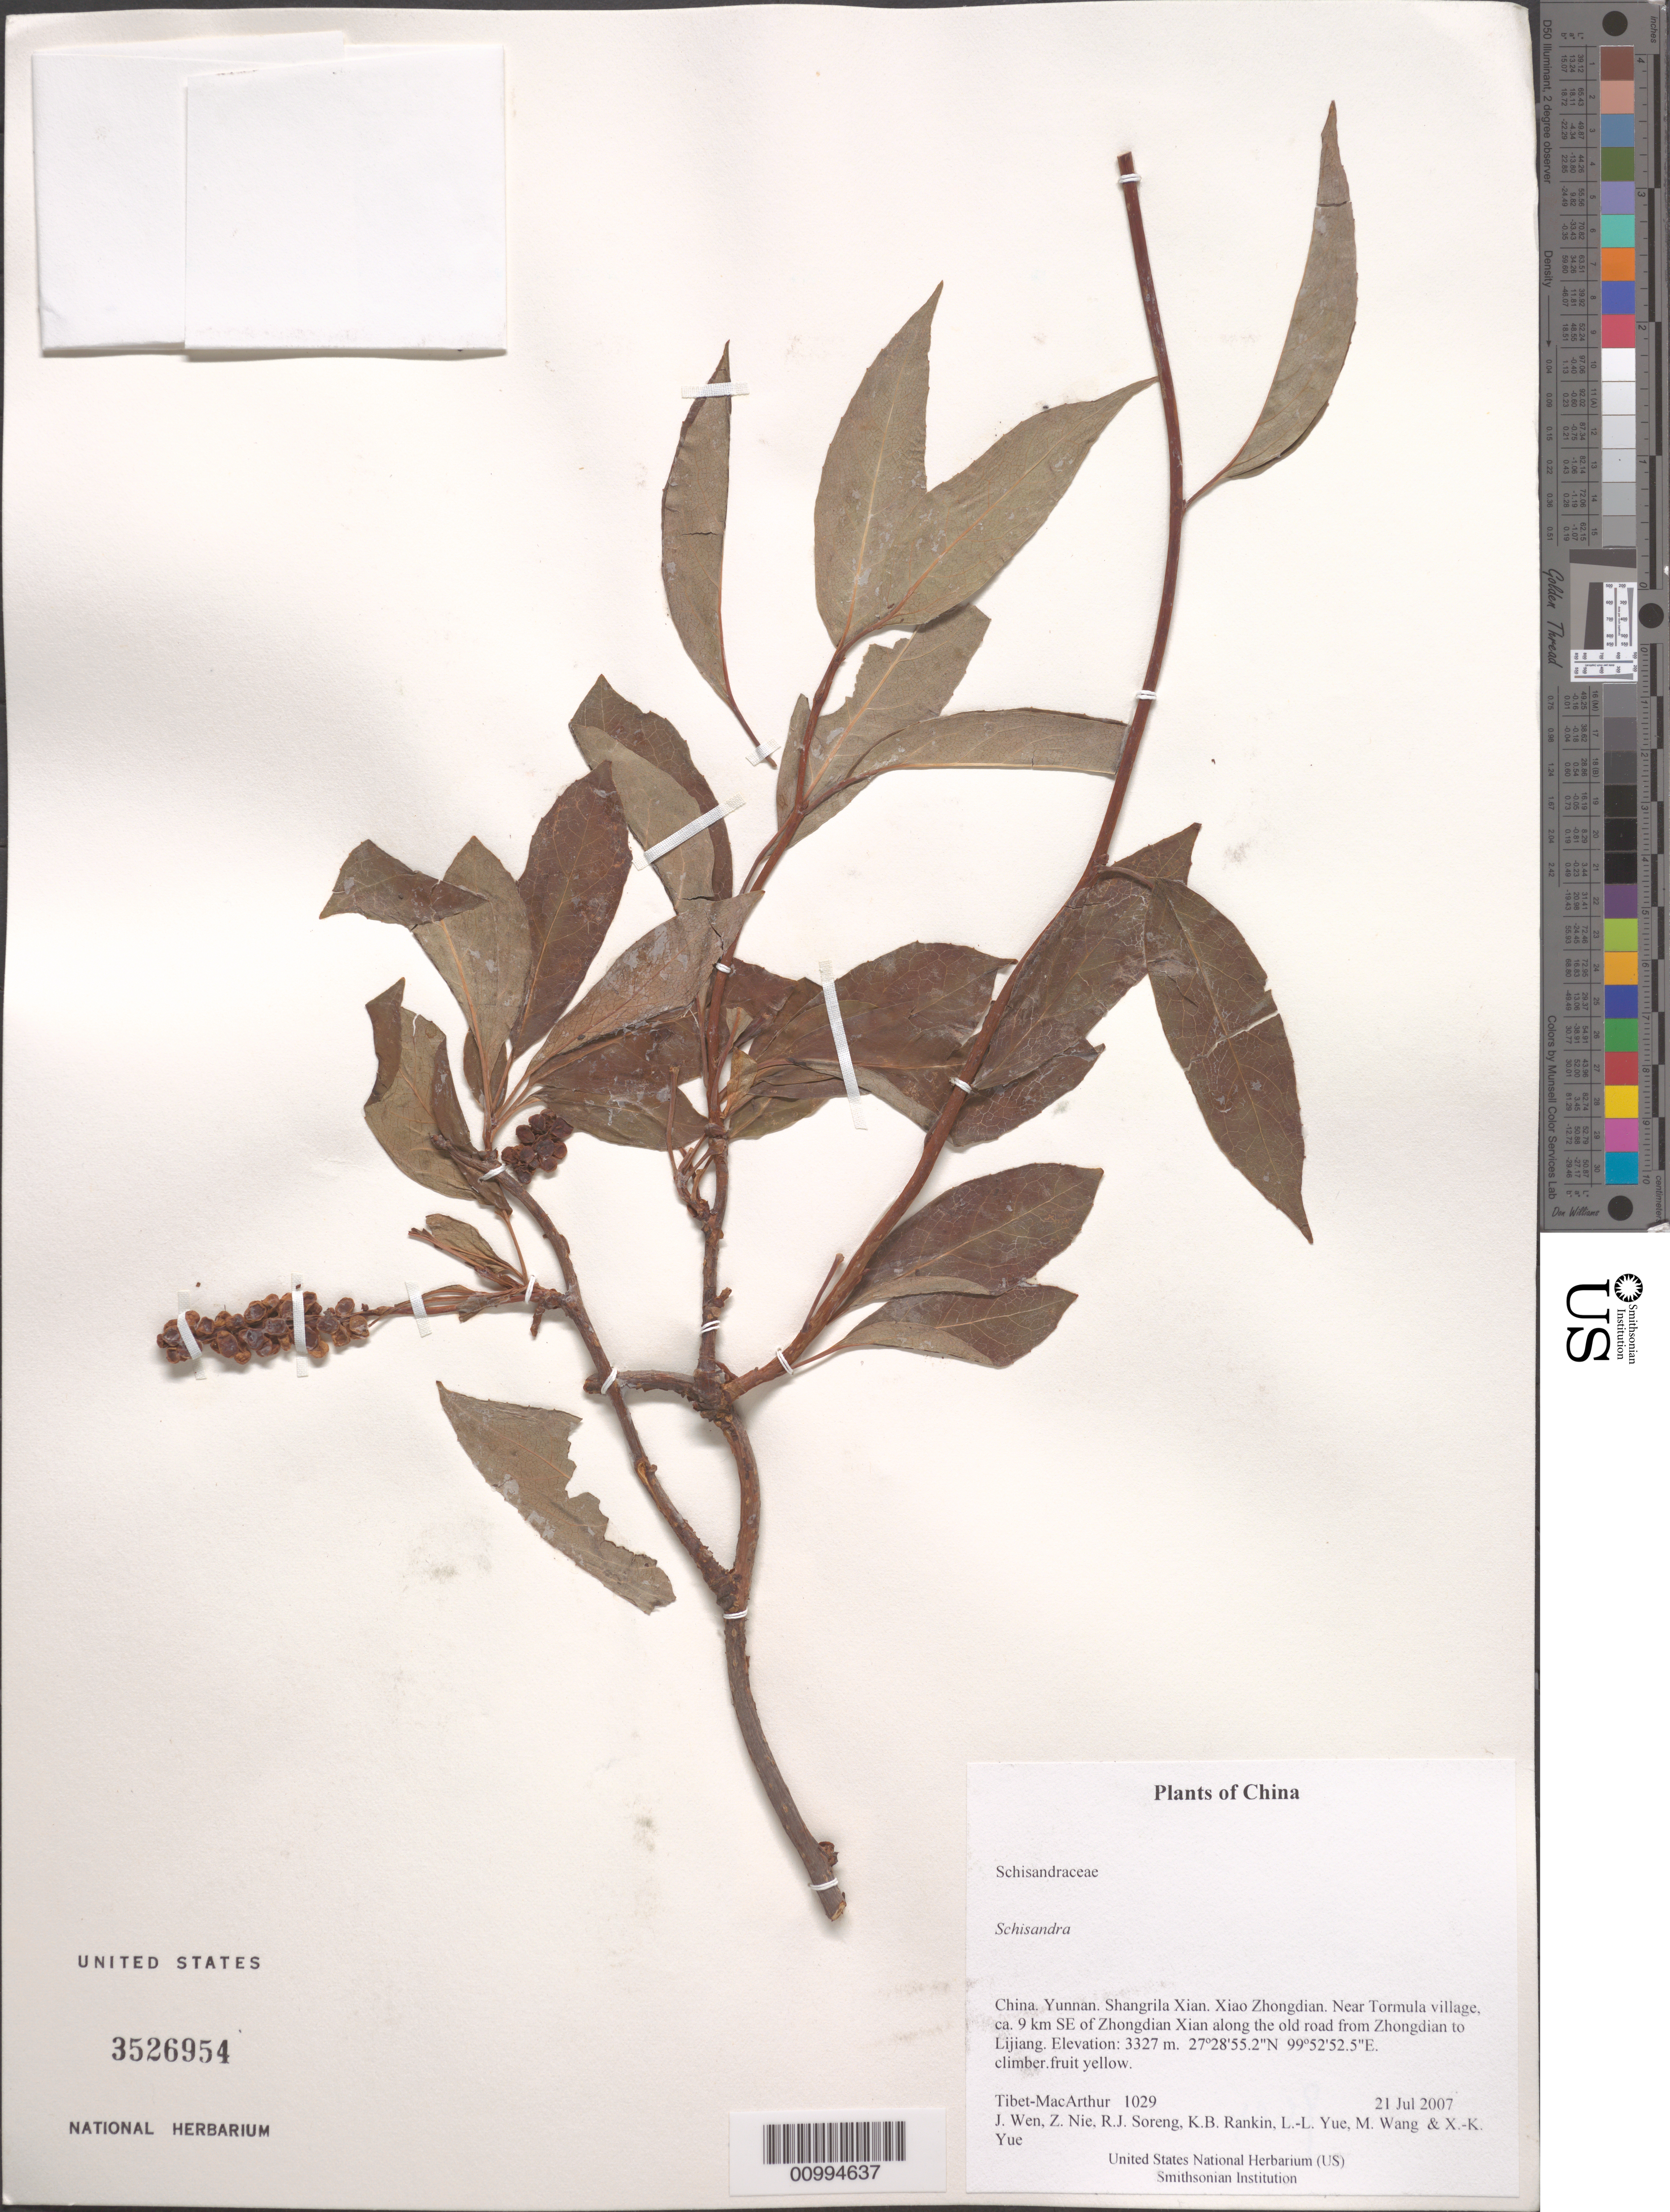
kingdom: Plantae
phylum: Tracheophyta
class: Magnoliopsida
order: Austrobaileyales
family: Schisandraceae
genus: Schisandra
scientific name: Schisandra sp.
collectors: Tibet-MacArthur, J. Wen, Z. Nie, R. J. Soreng, K. Rankin, L. Yue, M. Wang & X. Yue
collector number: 1029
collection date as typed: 21 Jul 2007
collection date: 2007-07-21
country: China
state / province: Yunnan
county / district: Shangrila Xian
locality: Xiao Zhongdian. Near Tormula village, ca. 9 km SE of Zhongdian Xian along the old road from Zhongdian to Lijiang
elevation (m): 3327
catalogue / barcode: US 3526954